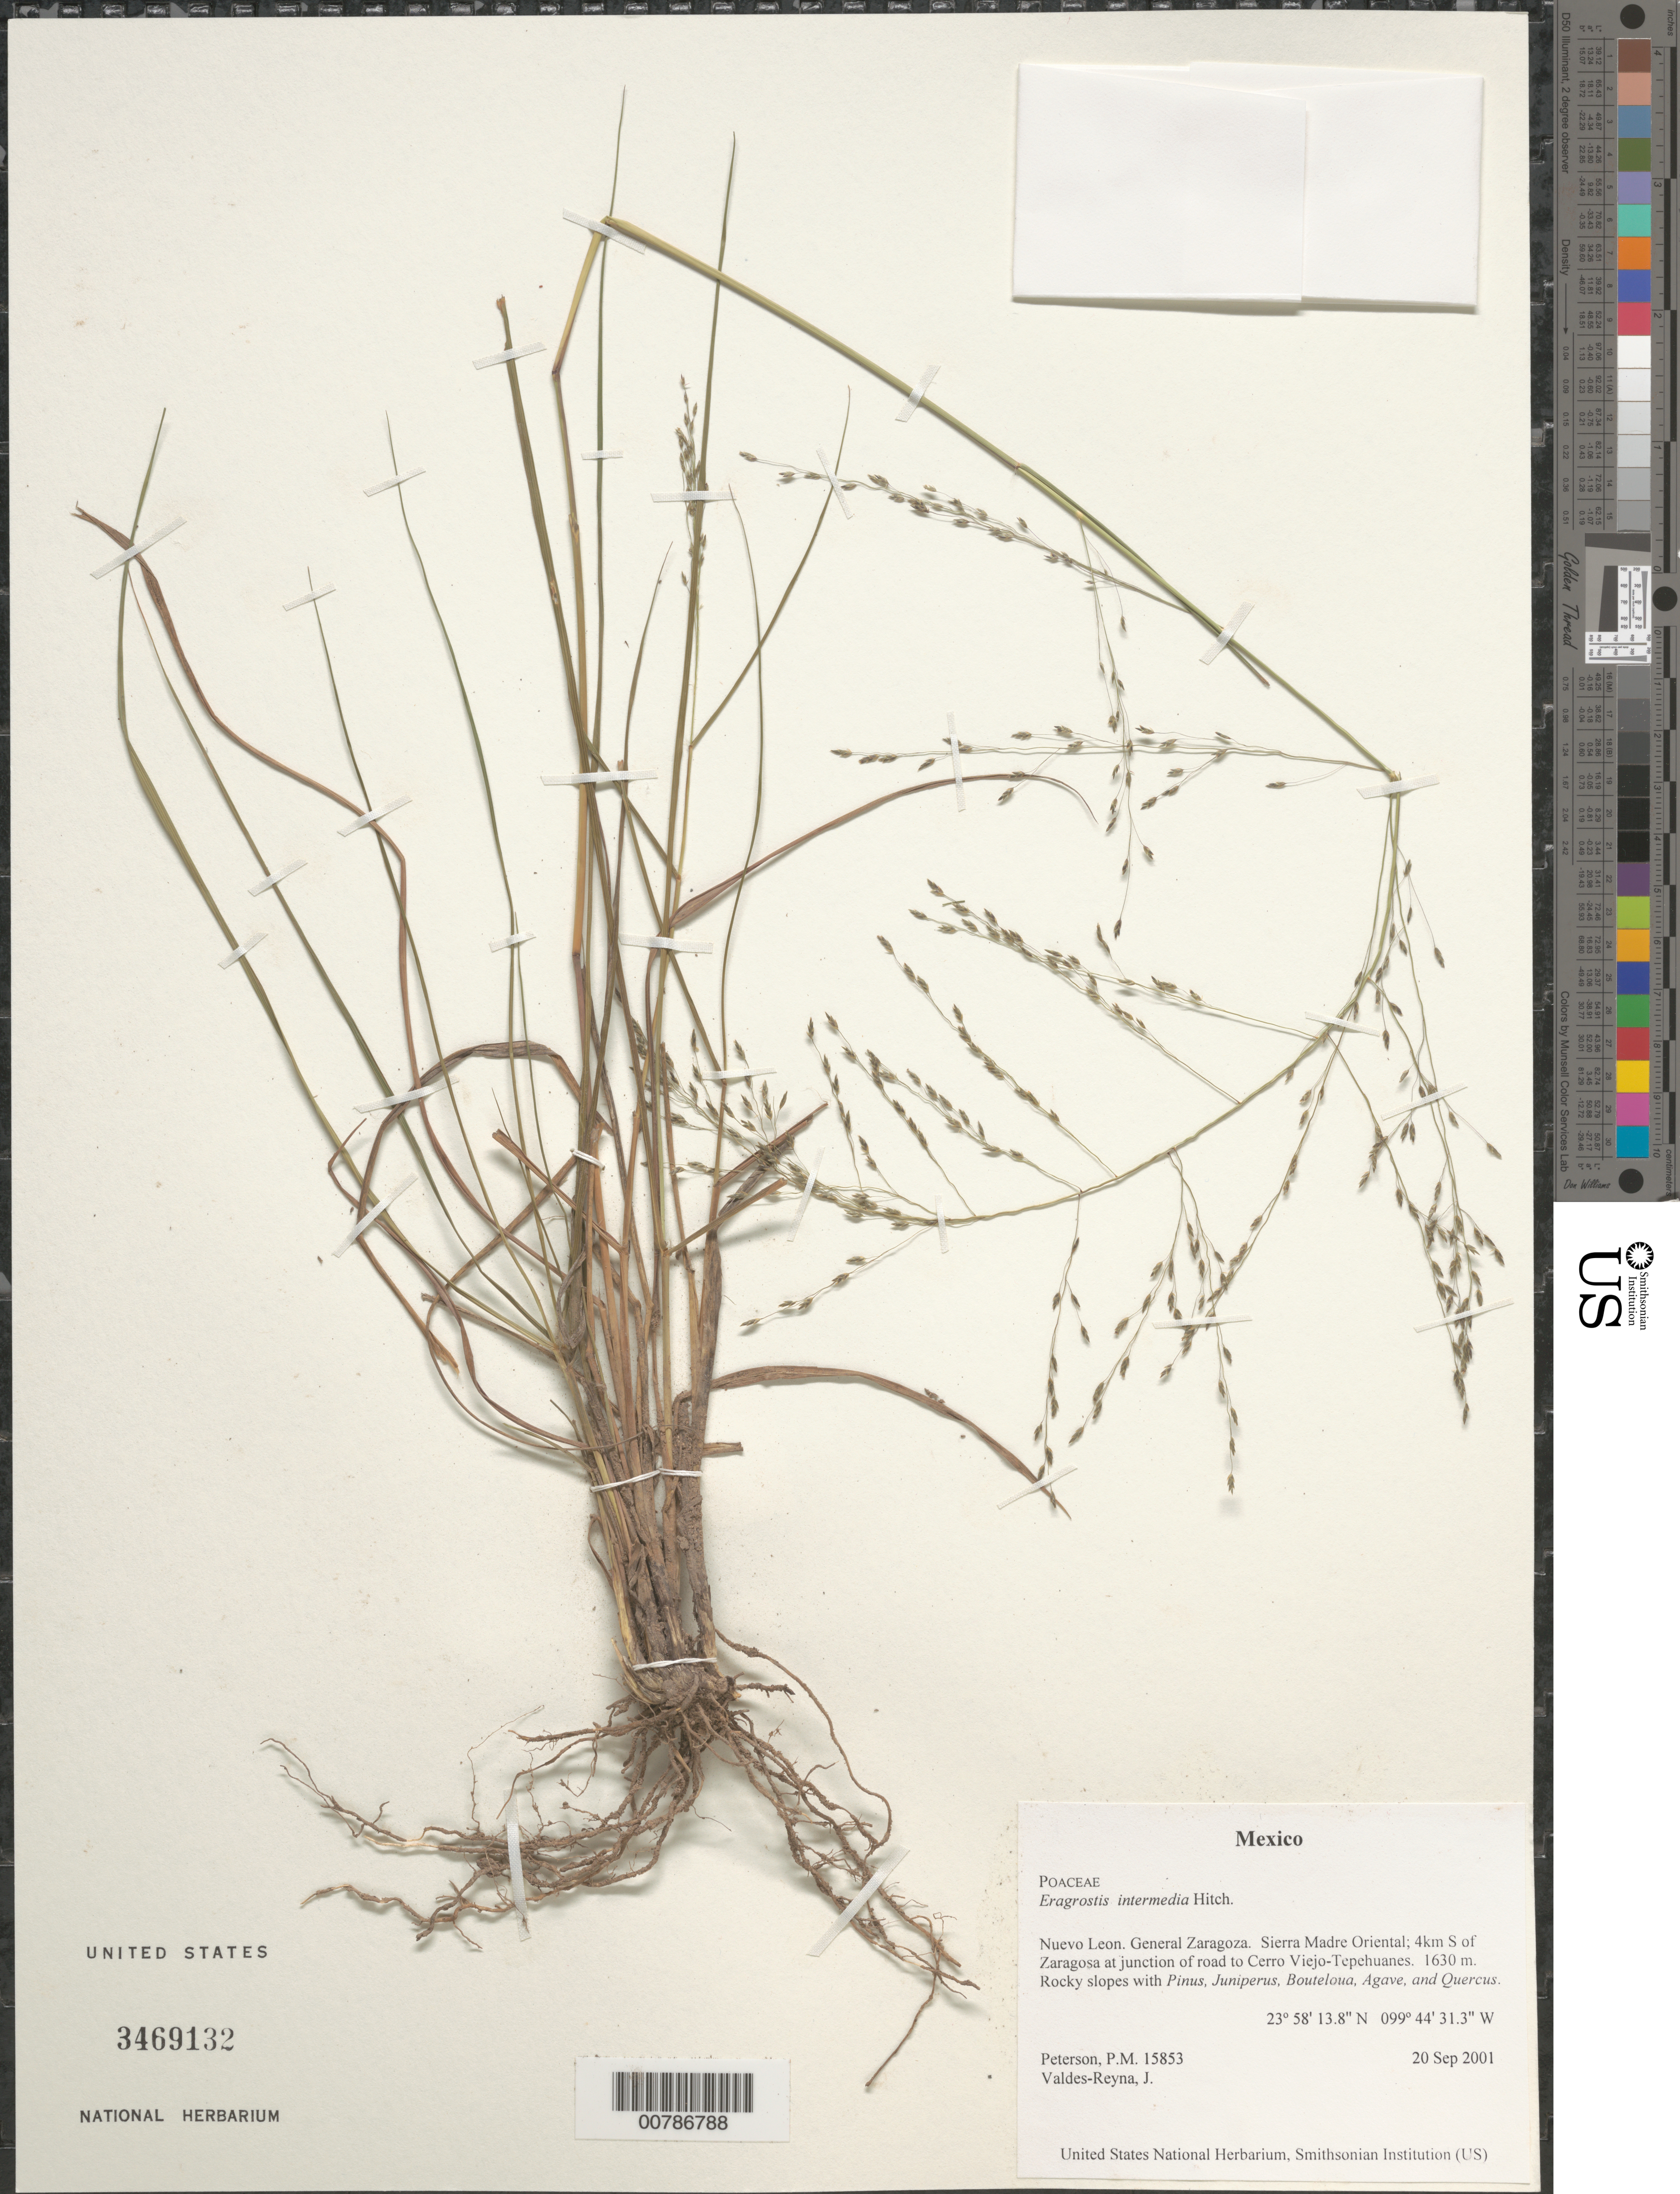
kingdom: Plantae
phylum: Tracheophyta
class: Liliopsida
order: Poales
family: Poaceae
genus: Eragrostis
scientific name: Eragrostis intermedia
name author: Hitchc.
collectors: P. M. Peterson & J. Valdés-Reyna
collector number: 15853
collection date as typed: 20 Sep 2001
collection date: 2001-09-20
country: Mexico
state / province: Nuevo León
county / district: General Zaragoza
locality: Sierra Madre Oriental; 4km S of Zaragosa at junction of road to Cerro Viejo-Tepehuanes.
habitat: Rocky slopes with ~Pinus, Juniperus, Bouteloua, Agave, and Quercus~.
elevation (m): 1630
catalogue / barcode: US 3469132